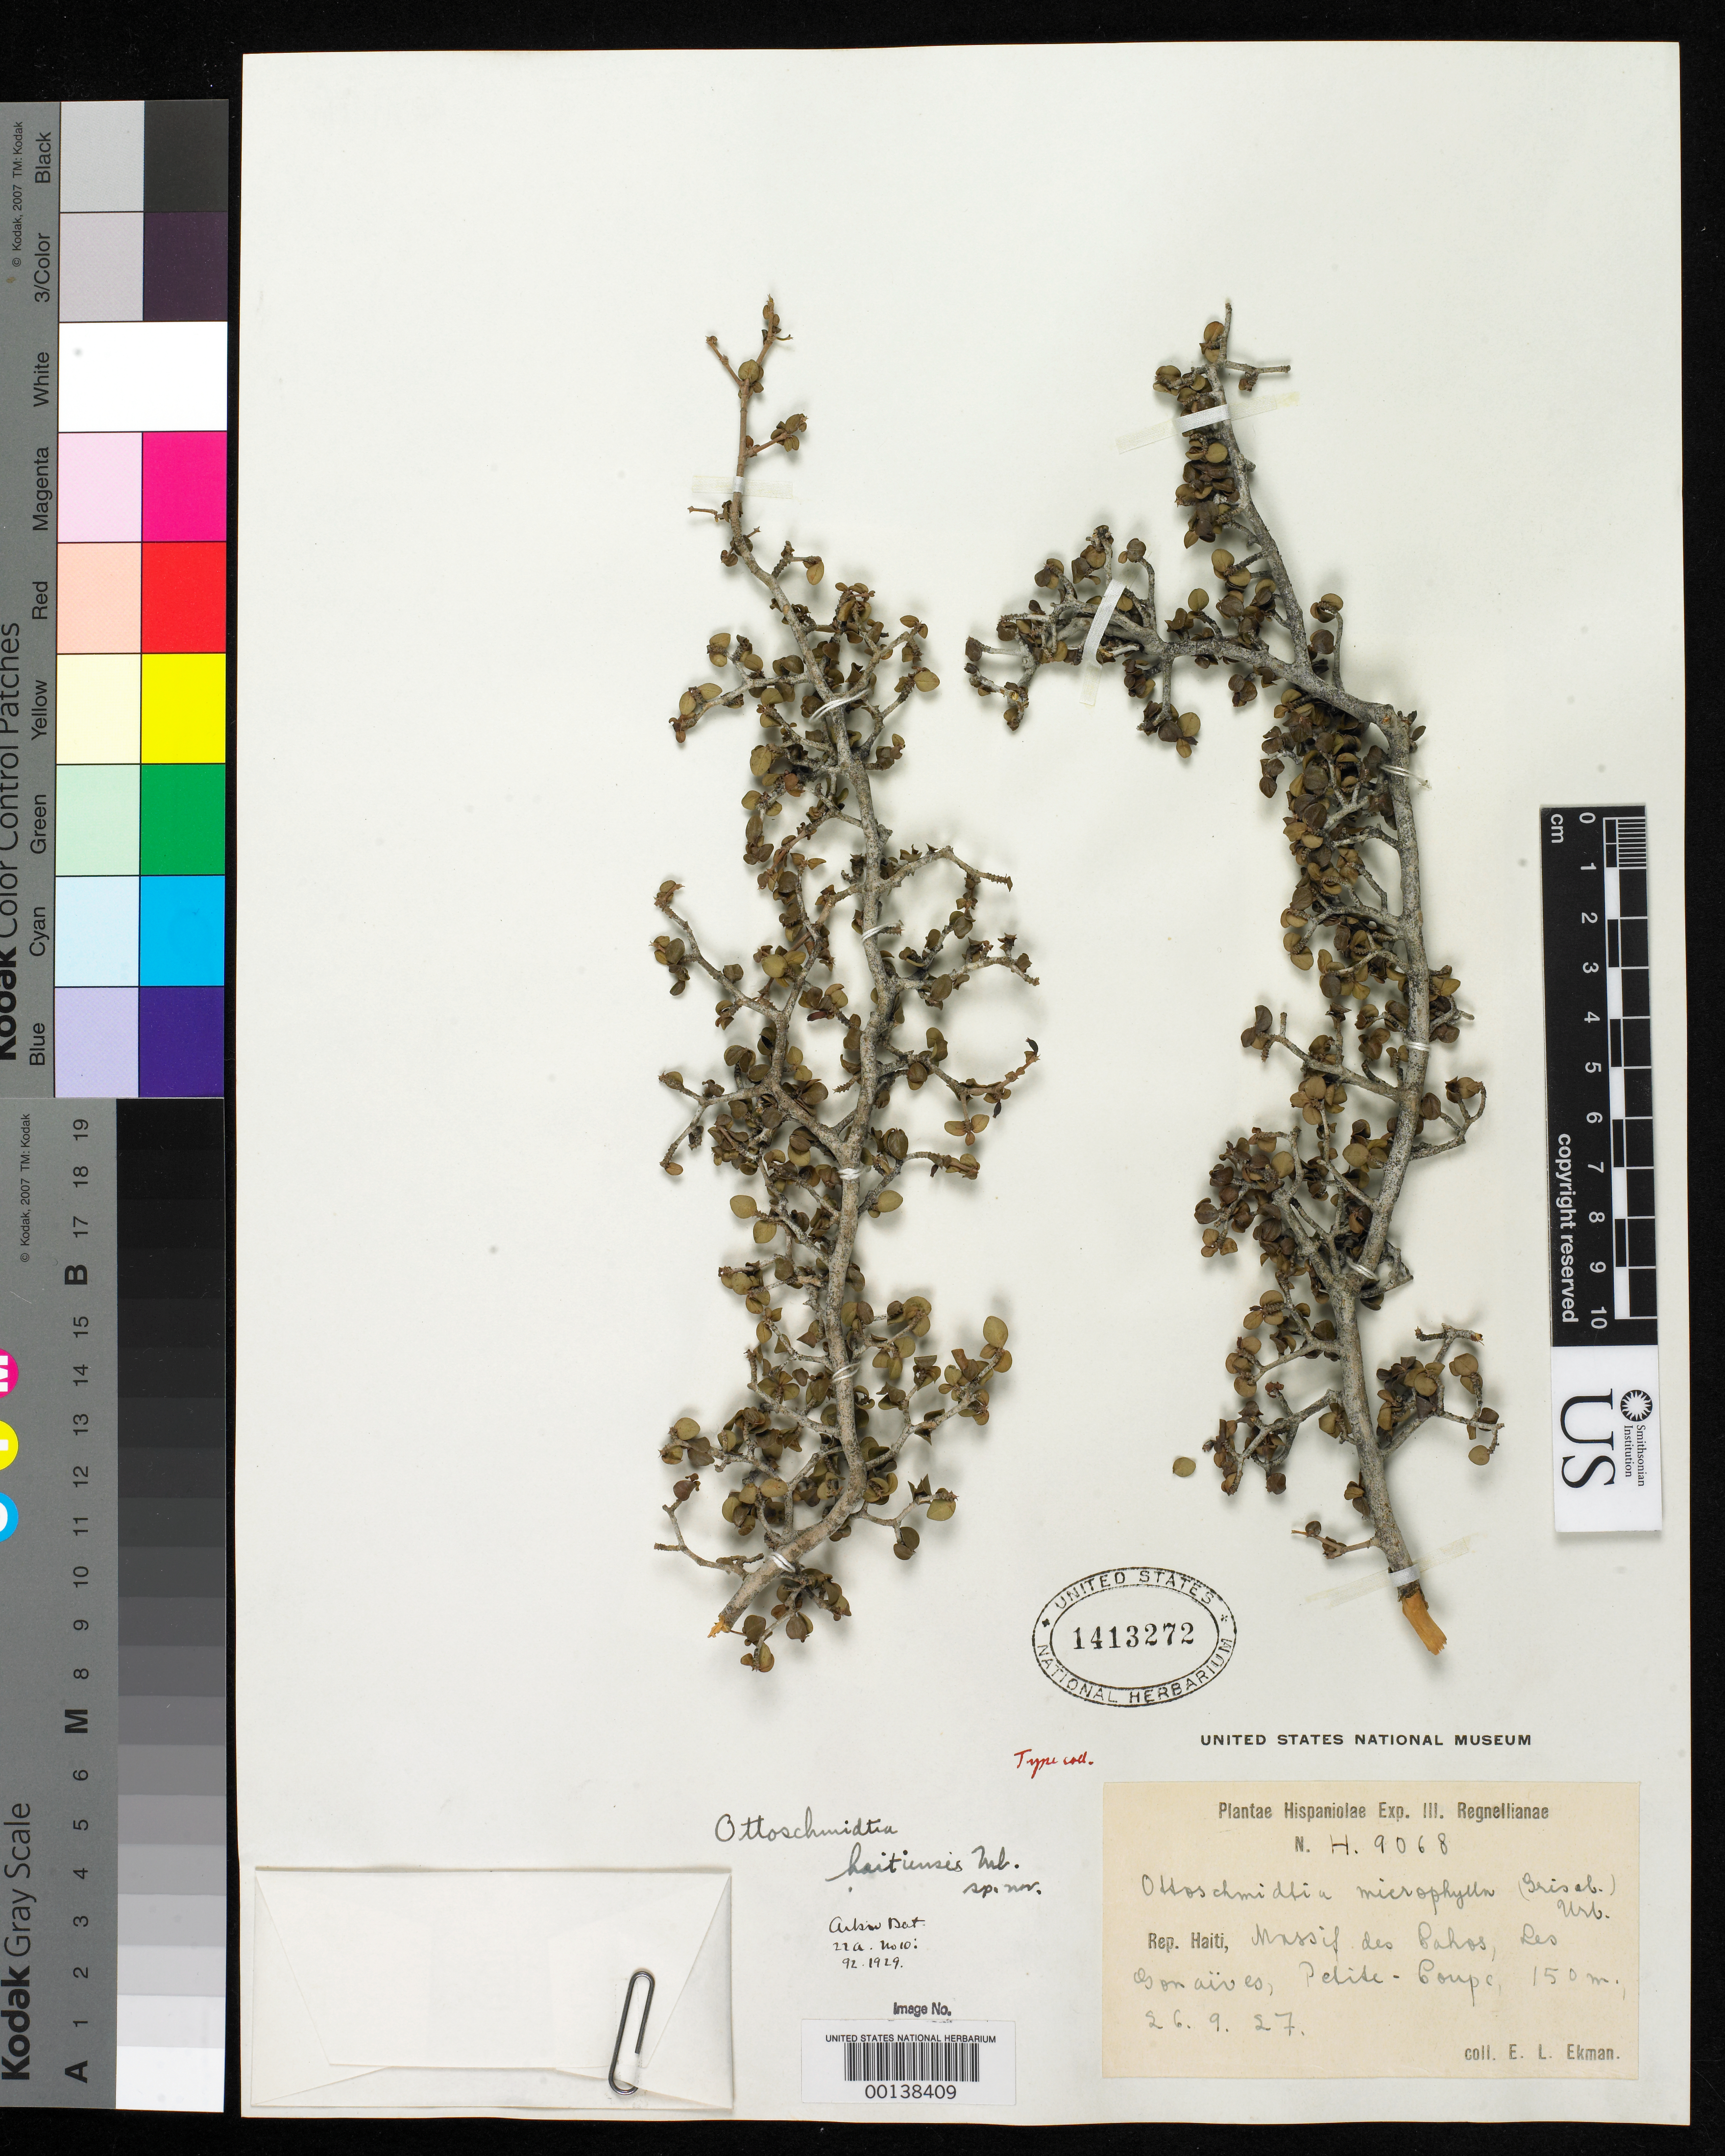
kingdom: Plantae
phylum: Tracheophyta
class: Magnoliopsida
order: Gentianales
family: Rubiaceae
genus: Ottoschmidtia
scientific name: Ottoschmidtia haitensis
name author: Urb.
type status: Isotype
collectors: E. L. Ekman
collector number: H 9068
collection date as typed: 26 Sep 1927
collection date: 1927-09-26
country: Haiti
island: Hispaniola Island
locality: Massif de La Cahos, Gonaives, Petit-Coupe.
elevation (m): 150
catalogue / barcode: US 1413272